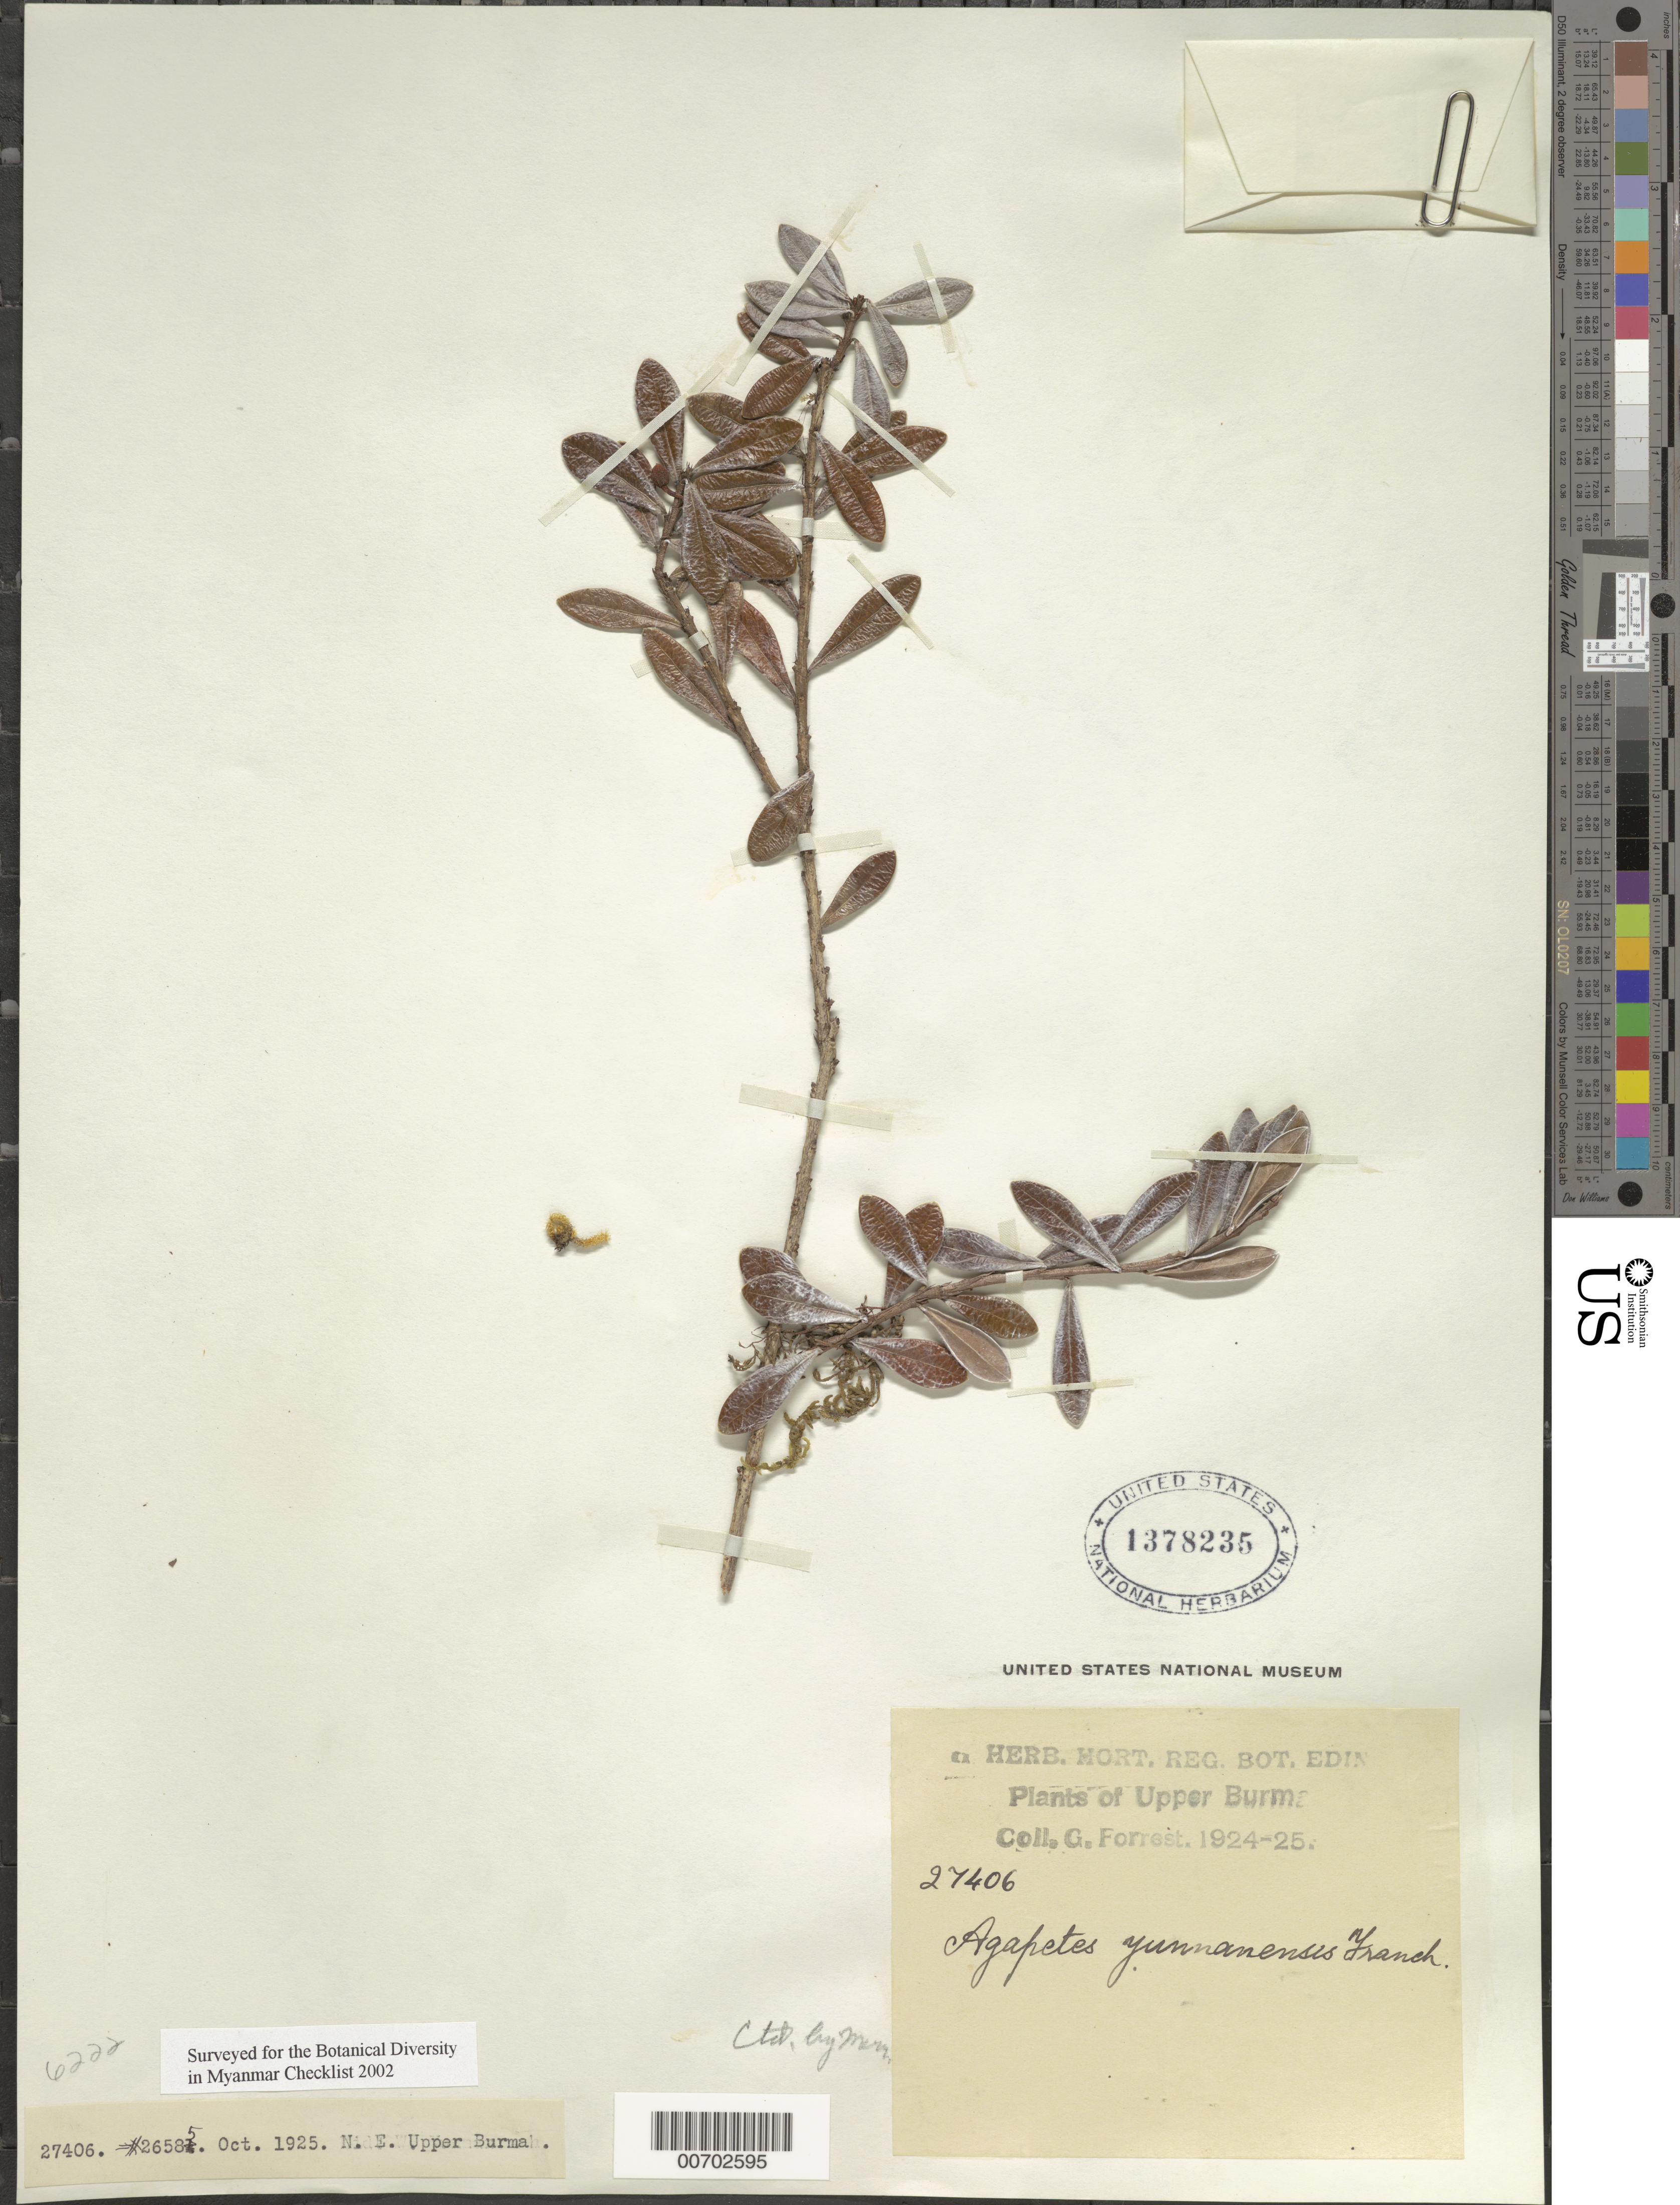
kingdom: Plantae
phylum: Tracheophyta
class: Magnoliopsida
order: Ericales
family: Ericaceae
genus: Agapetes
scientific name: Agapetes yunnanensis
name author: Franch.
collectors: G. Forrest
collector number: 27406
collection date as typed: Oct 1925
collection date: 1925-10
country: Myanmar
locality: N.E. Upper Burma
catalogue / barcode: US 1378235